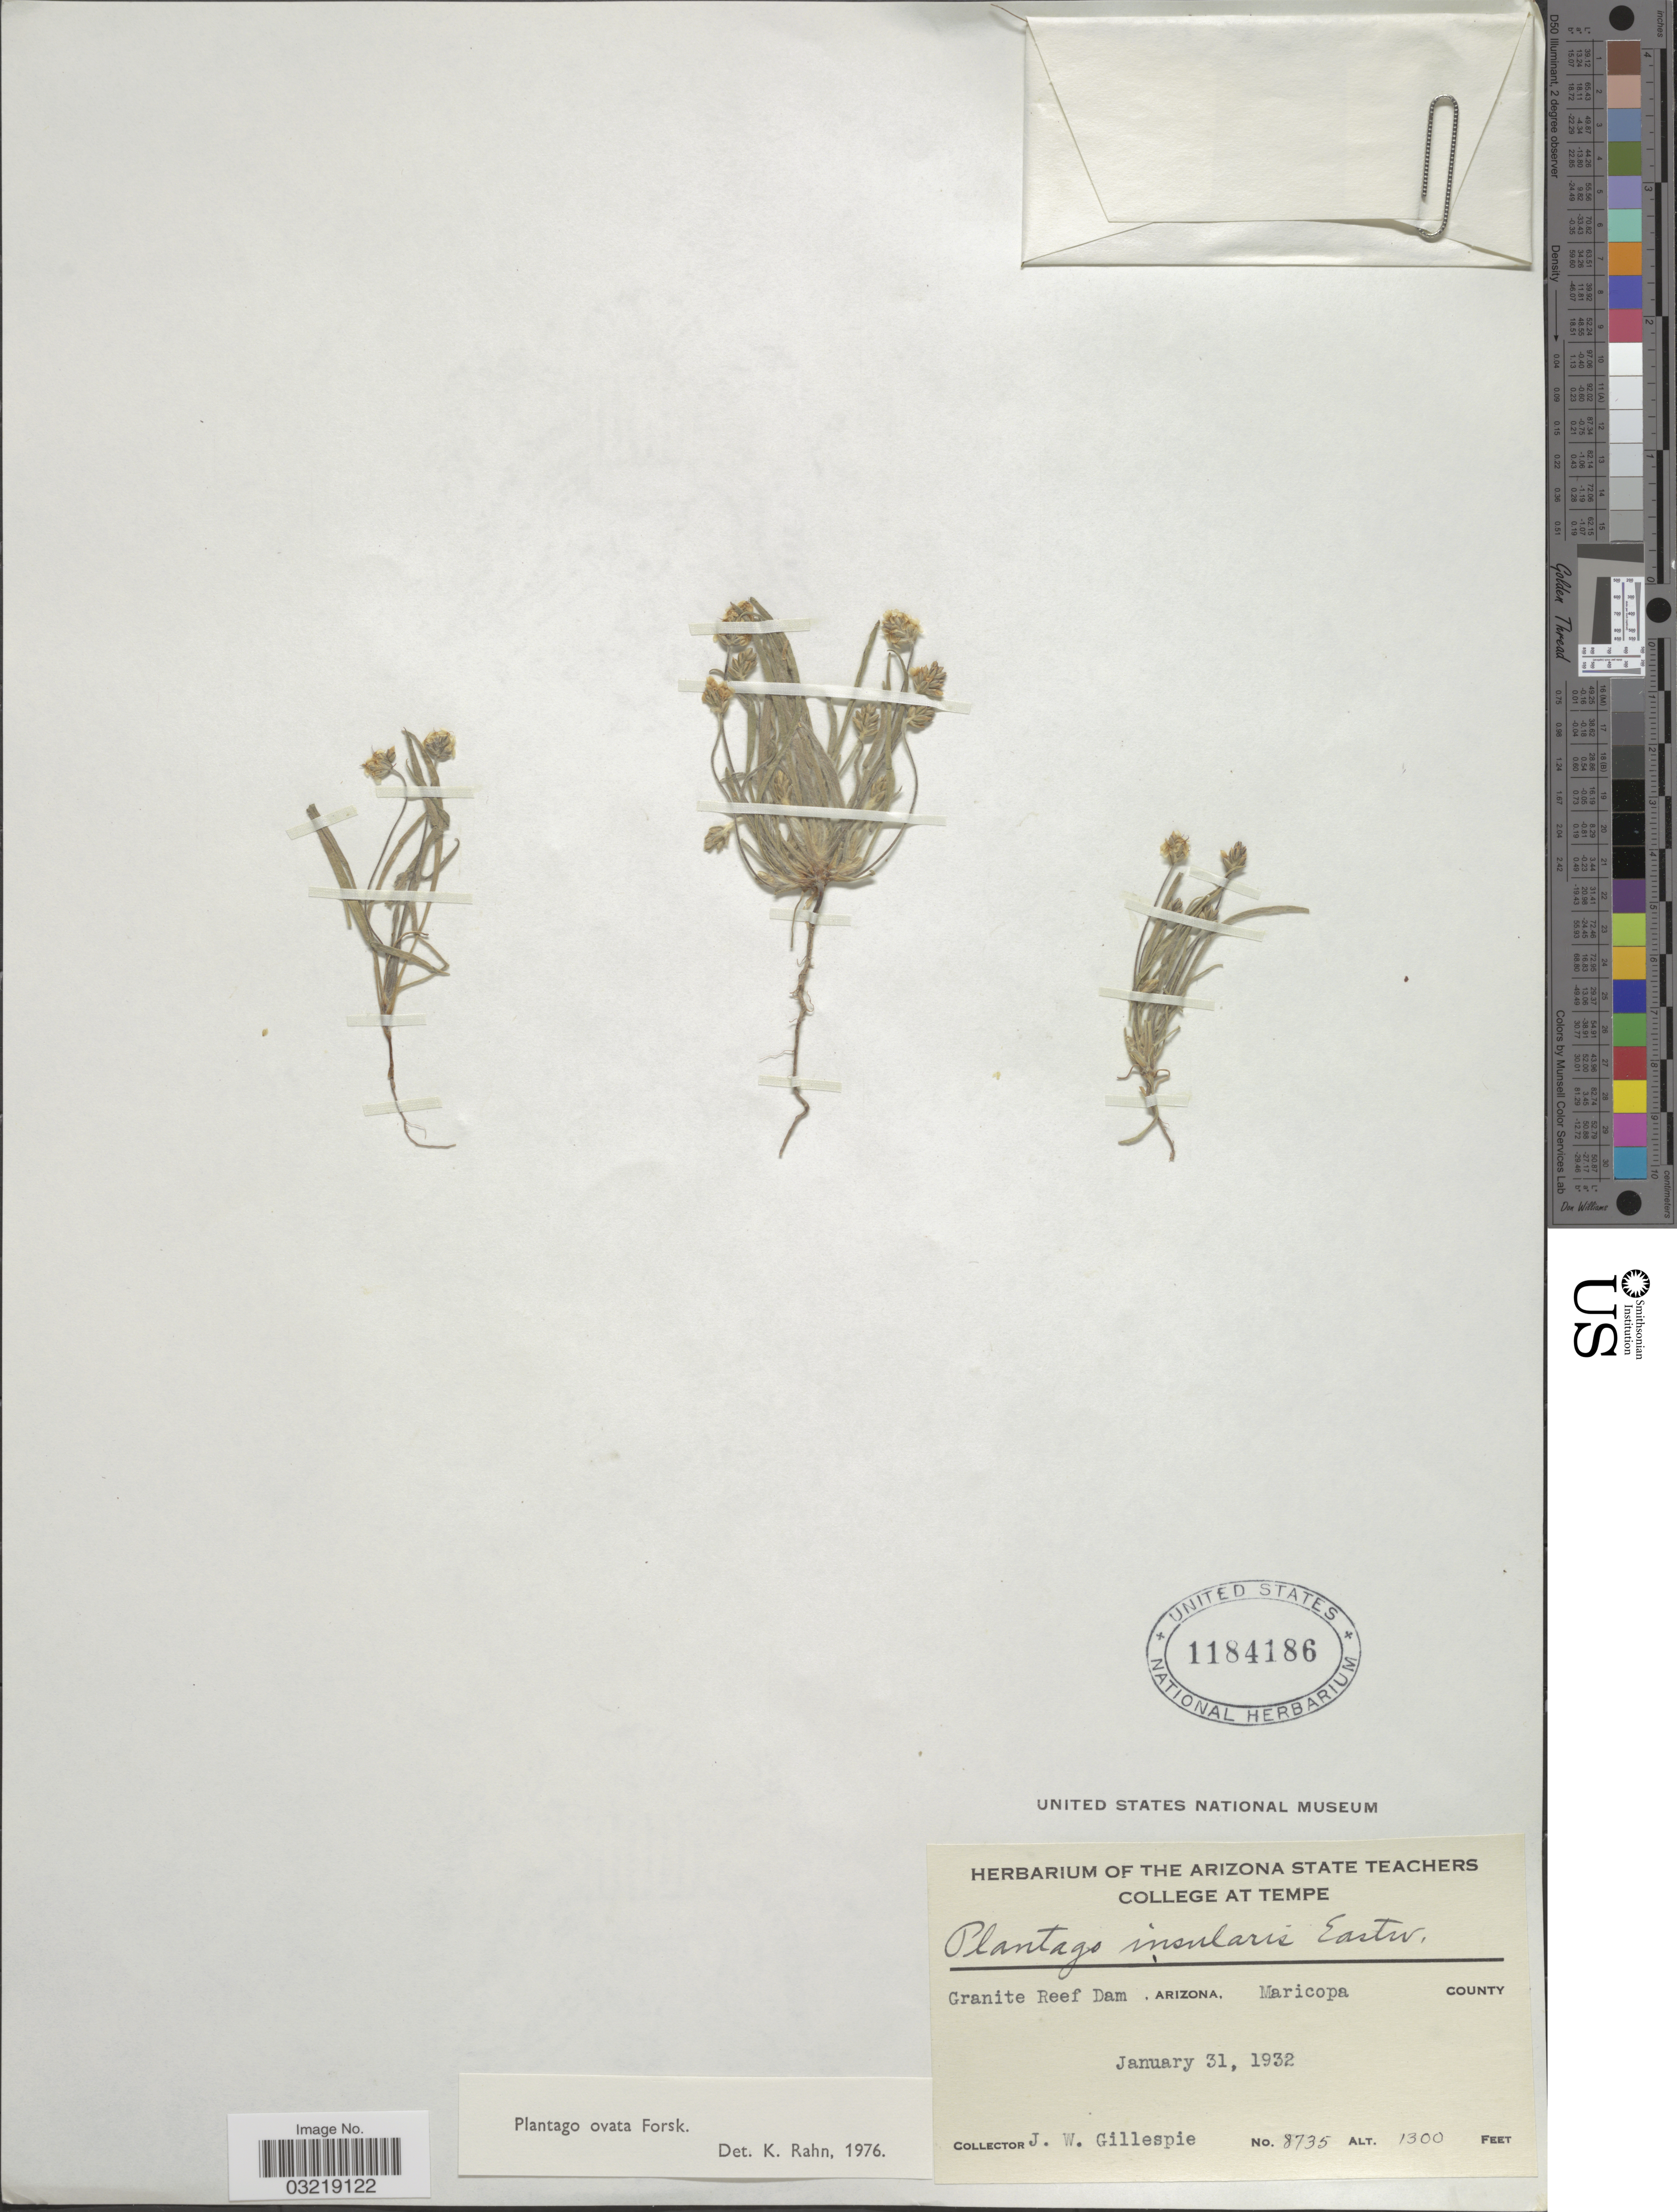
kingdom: Plantae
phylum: Tracheophyta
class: Magnoliopsida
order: Lamiales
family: Plantaginaceae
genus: Plantago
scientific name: Plantago ovata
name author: Forssk.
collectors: J. W. Gillespie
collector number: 8735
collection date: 1932-01-31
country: United States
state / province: Arizona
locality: Granite Reef Dam. Maricopa County.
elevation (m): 396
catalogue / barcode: US 1184186